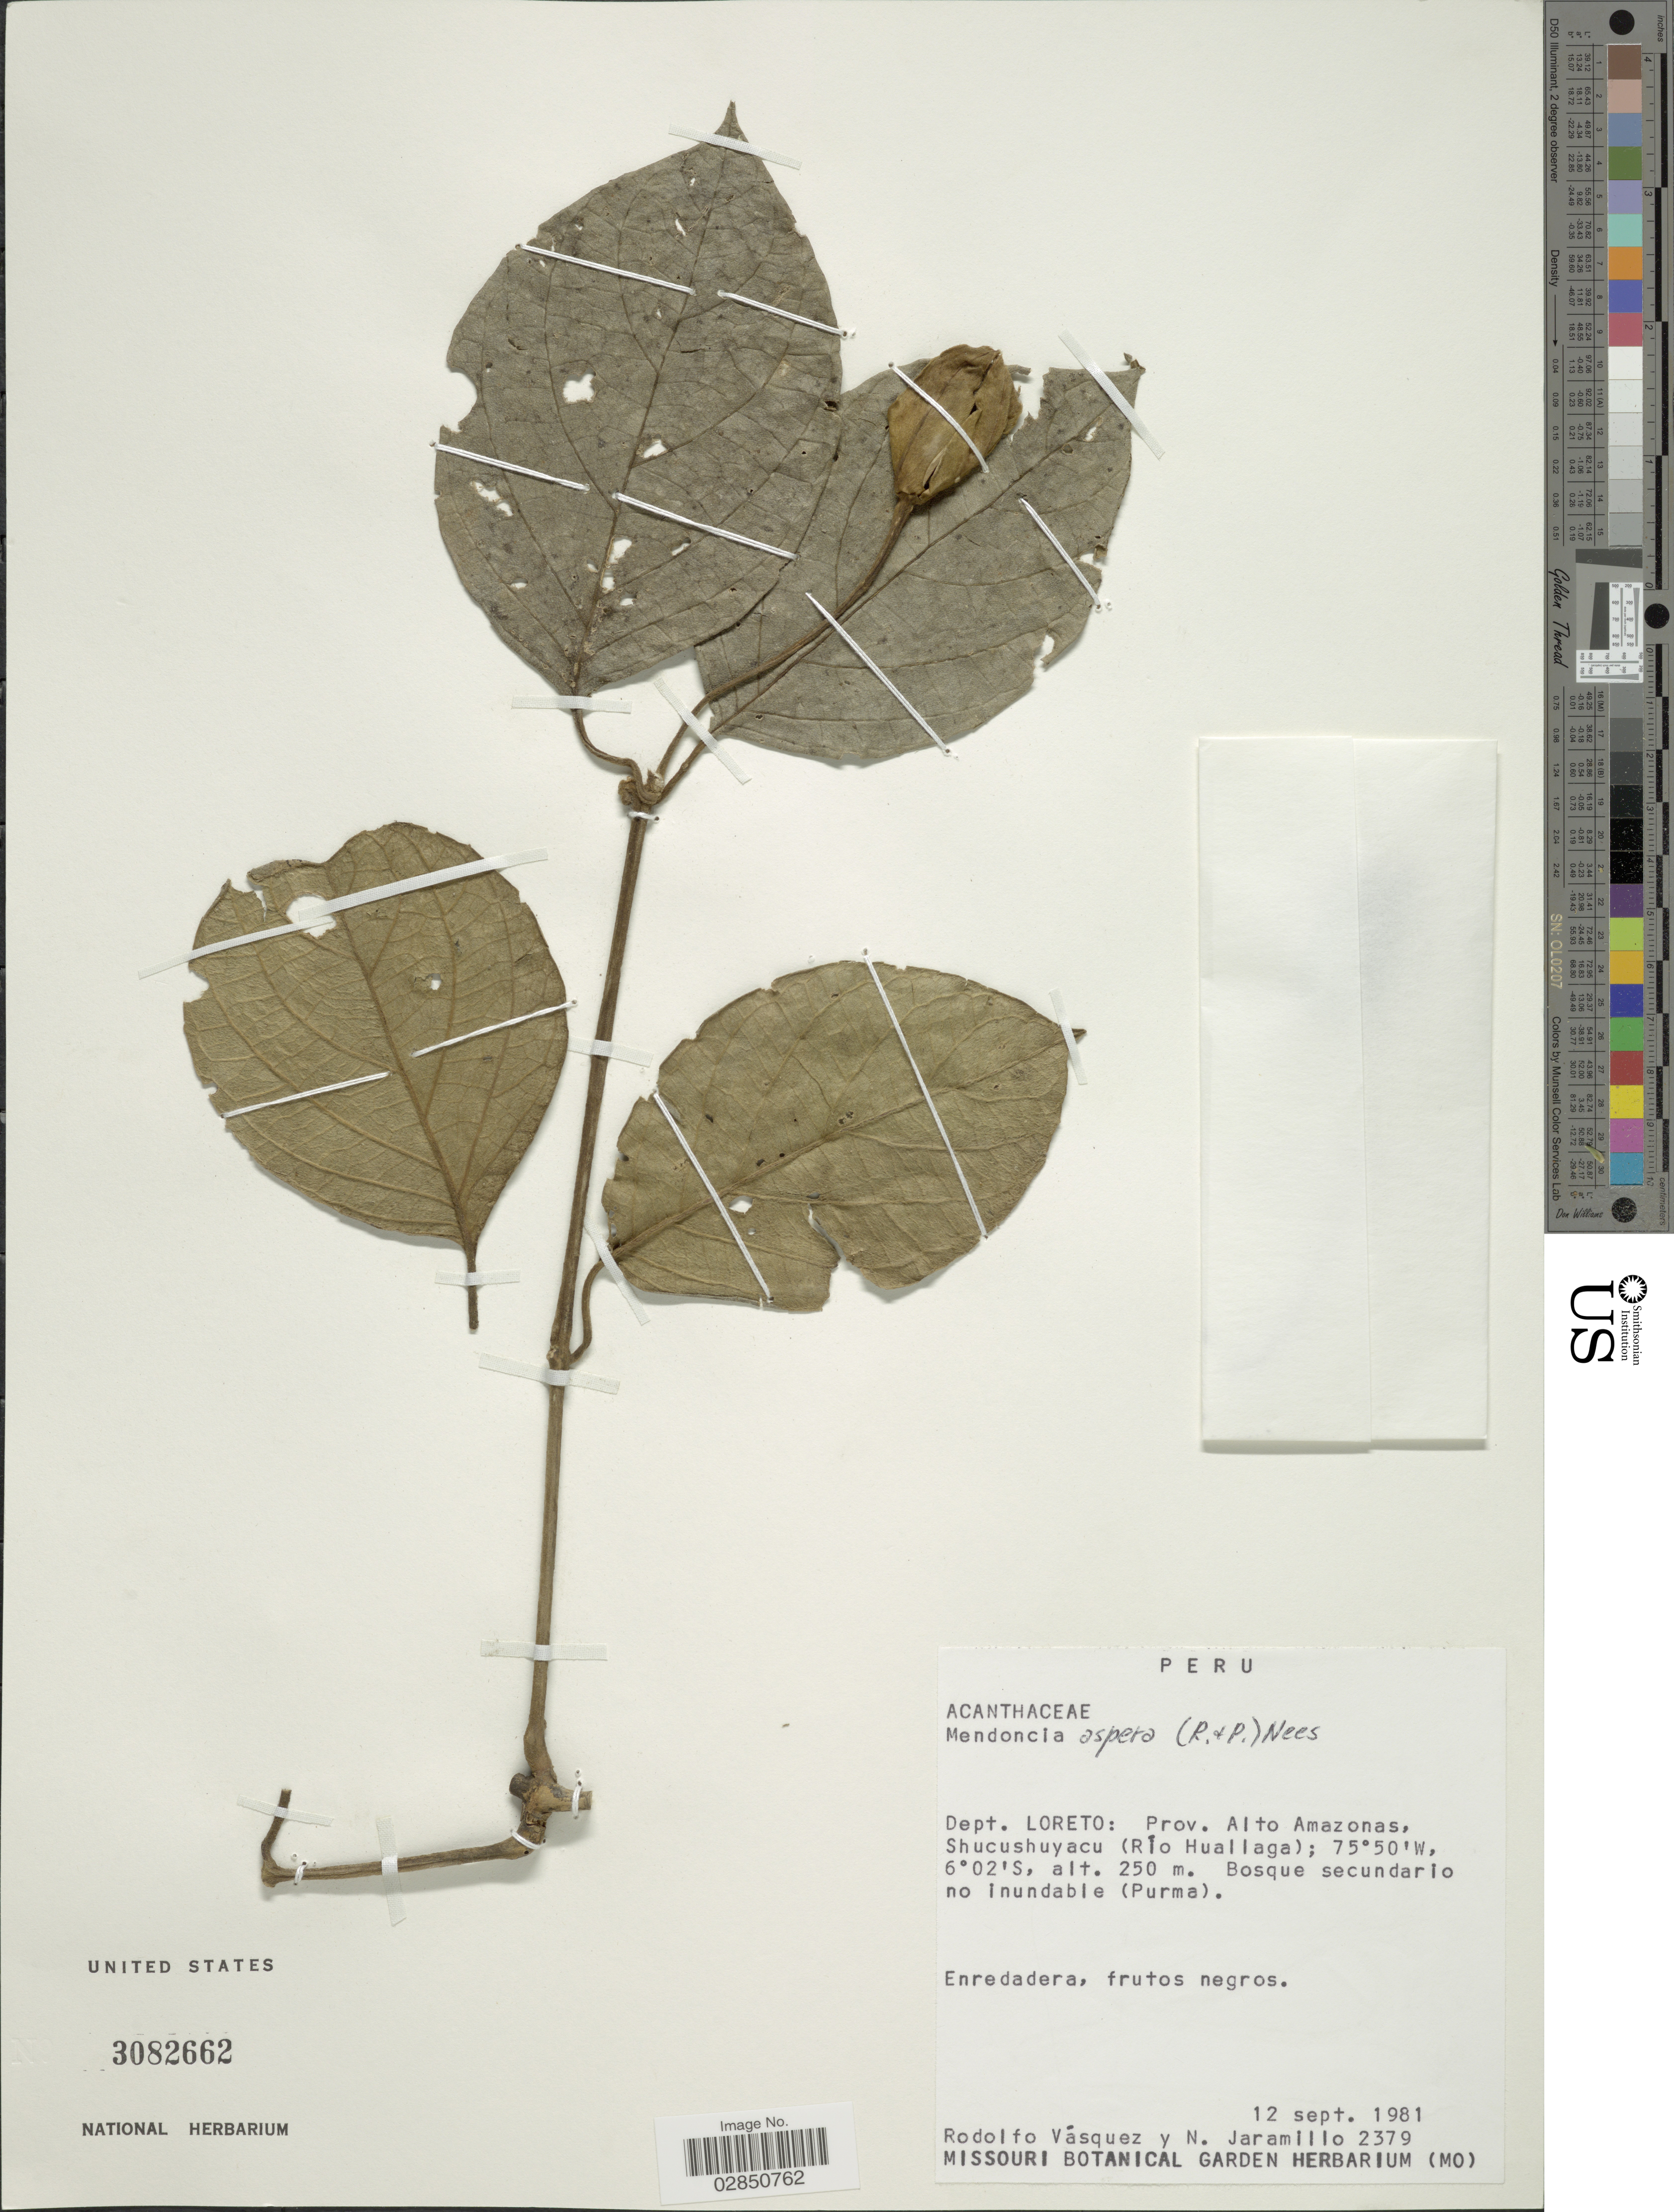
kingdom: Plantae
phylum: Tracheophyta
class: Magnoliopsida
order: Lamiales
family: Acanthaceae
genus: Mendoncia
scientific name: Mendoncia aspera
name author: (Ruiz & Pav.) Nees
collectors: R. Vásquez & N. Jaramillo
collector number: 2379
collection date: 1981-09-12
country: Peru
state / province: Loreto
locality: Dept. Loreto: Prov. Alto Amazonas, Shucushuyacu (Río Huallaga).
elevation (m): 250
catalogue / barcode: US 3082662